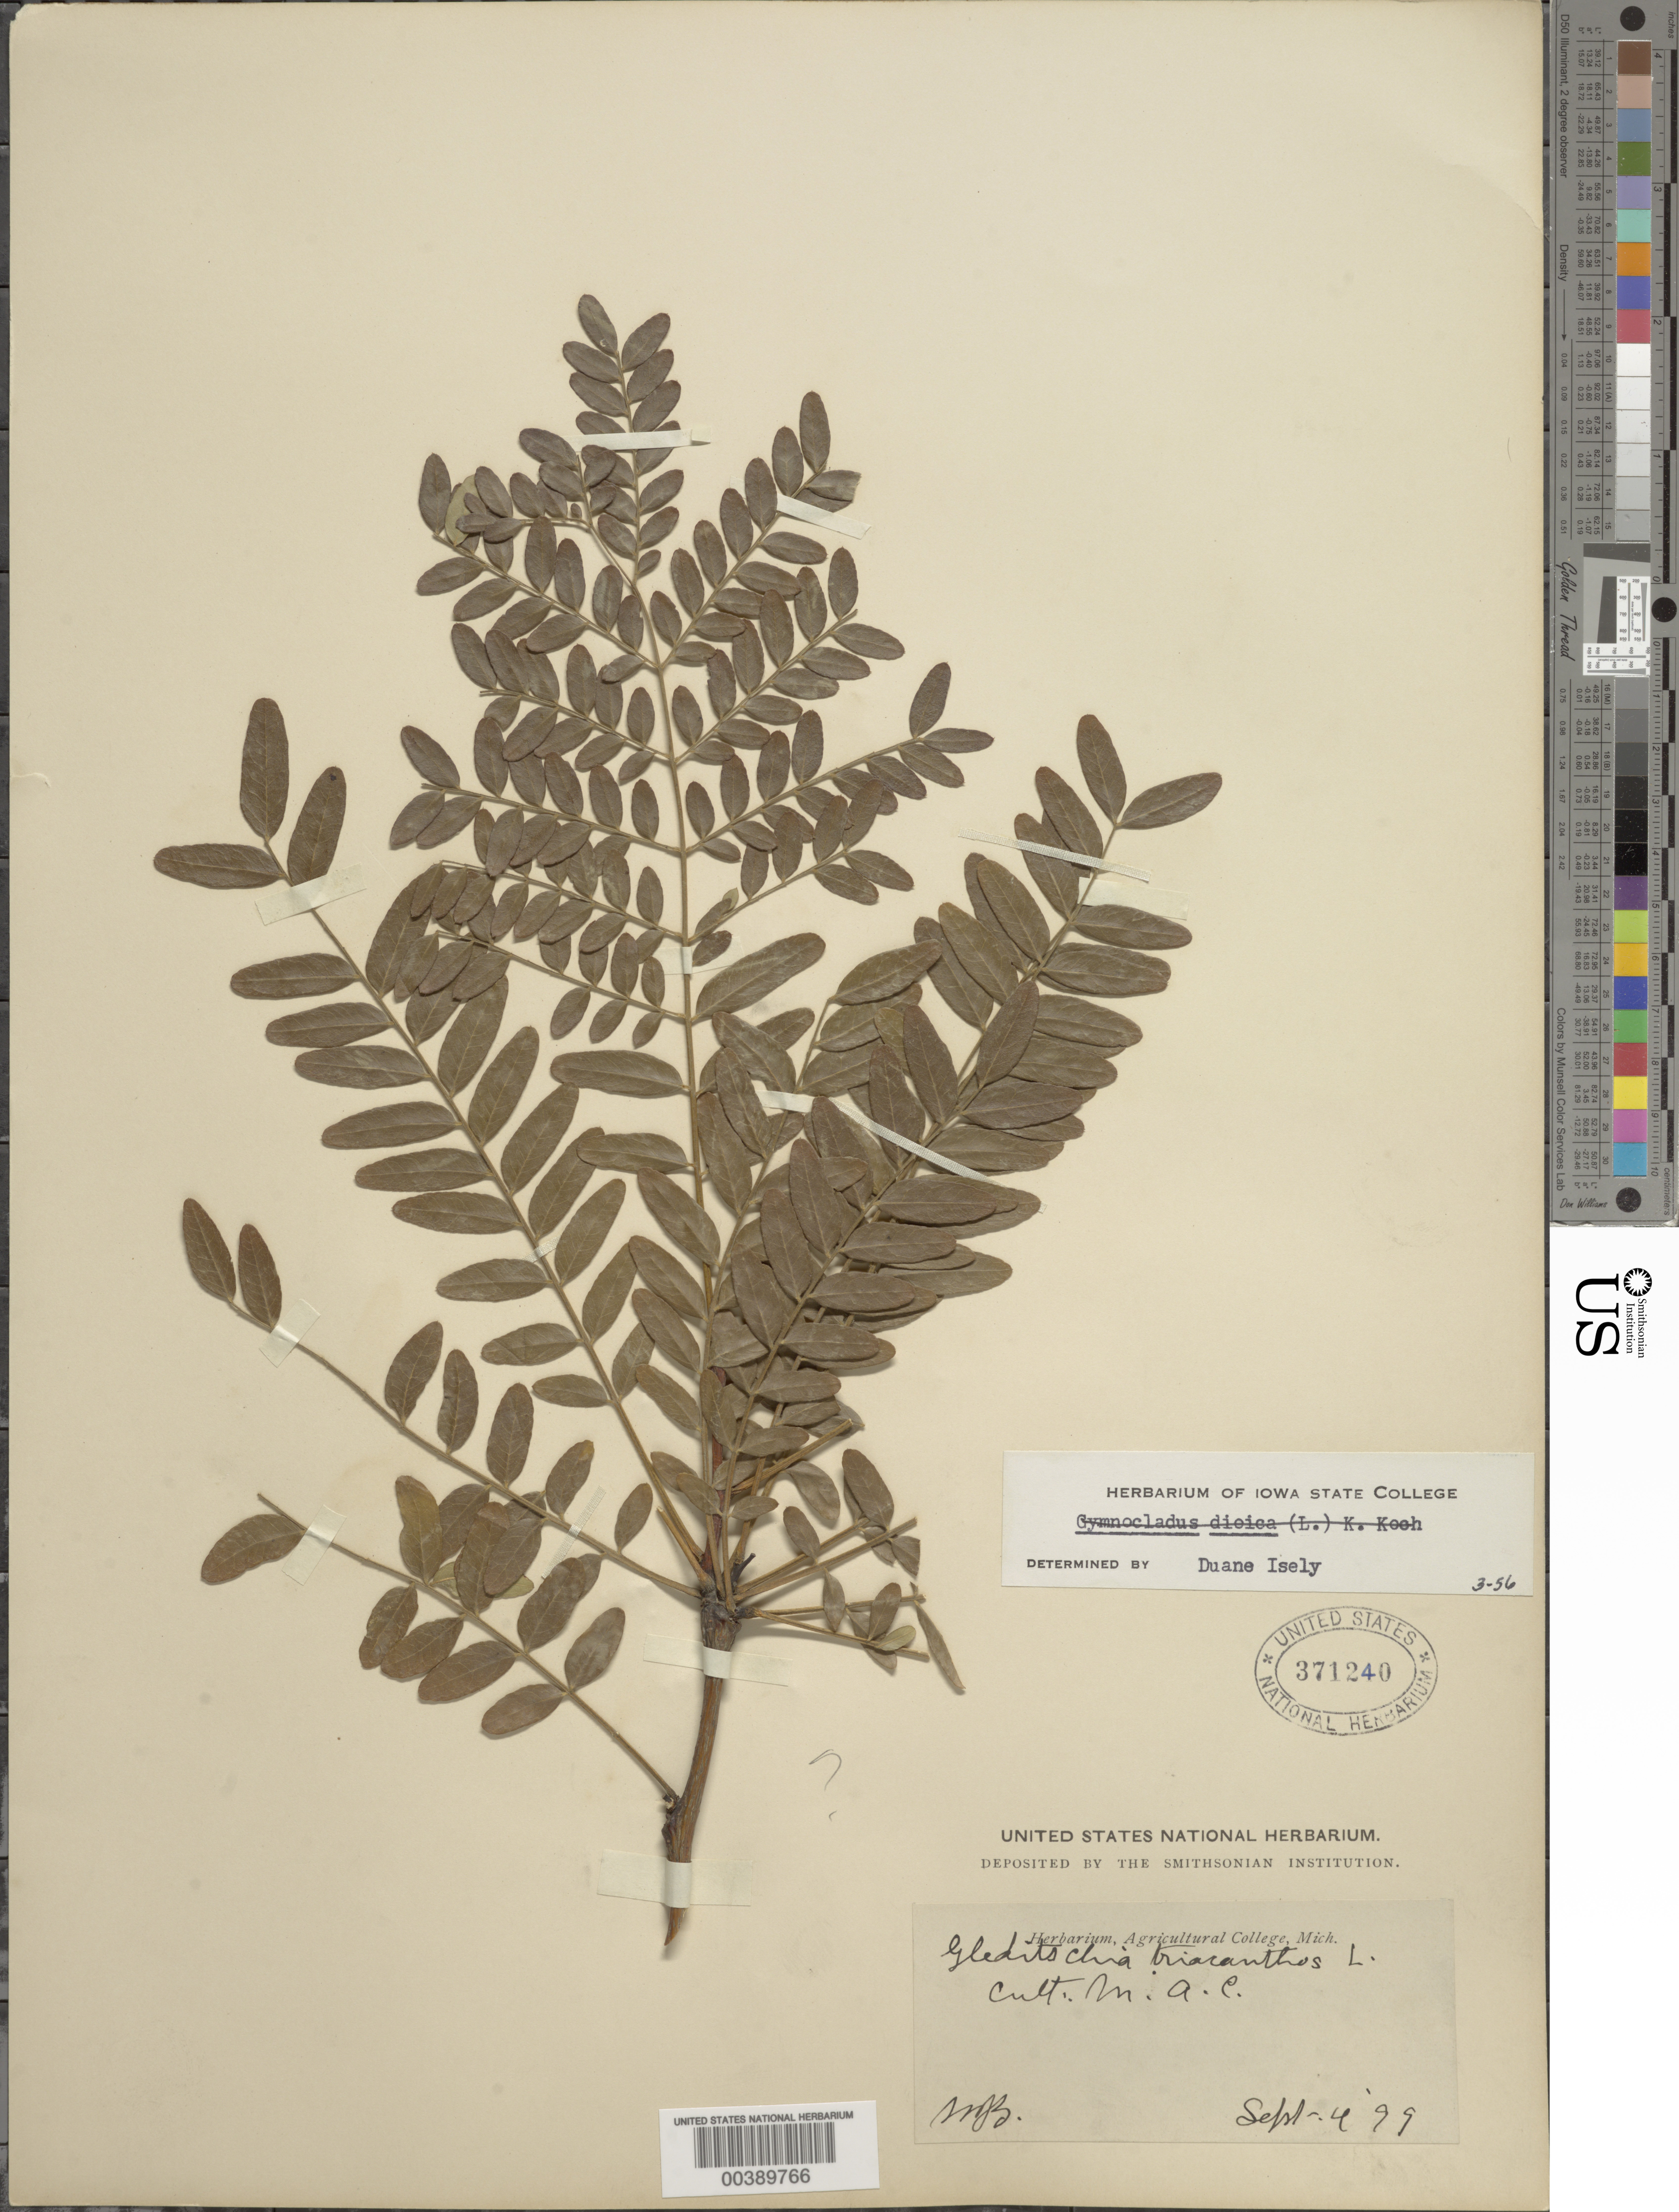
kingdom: Plantae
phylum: Tracheophyta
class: Magnoliopsida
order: Fabales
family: Fabaceae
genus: Gleditsia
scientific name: Gleditsia triacanthos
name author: L.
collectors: W. J. Beal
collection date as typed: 04 Sep 1899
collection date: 1899-09-04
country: United States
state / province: Michigan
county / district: Ingham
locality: East lansing; michigan agricultural college (michigan state university)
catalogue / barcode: US 371240